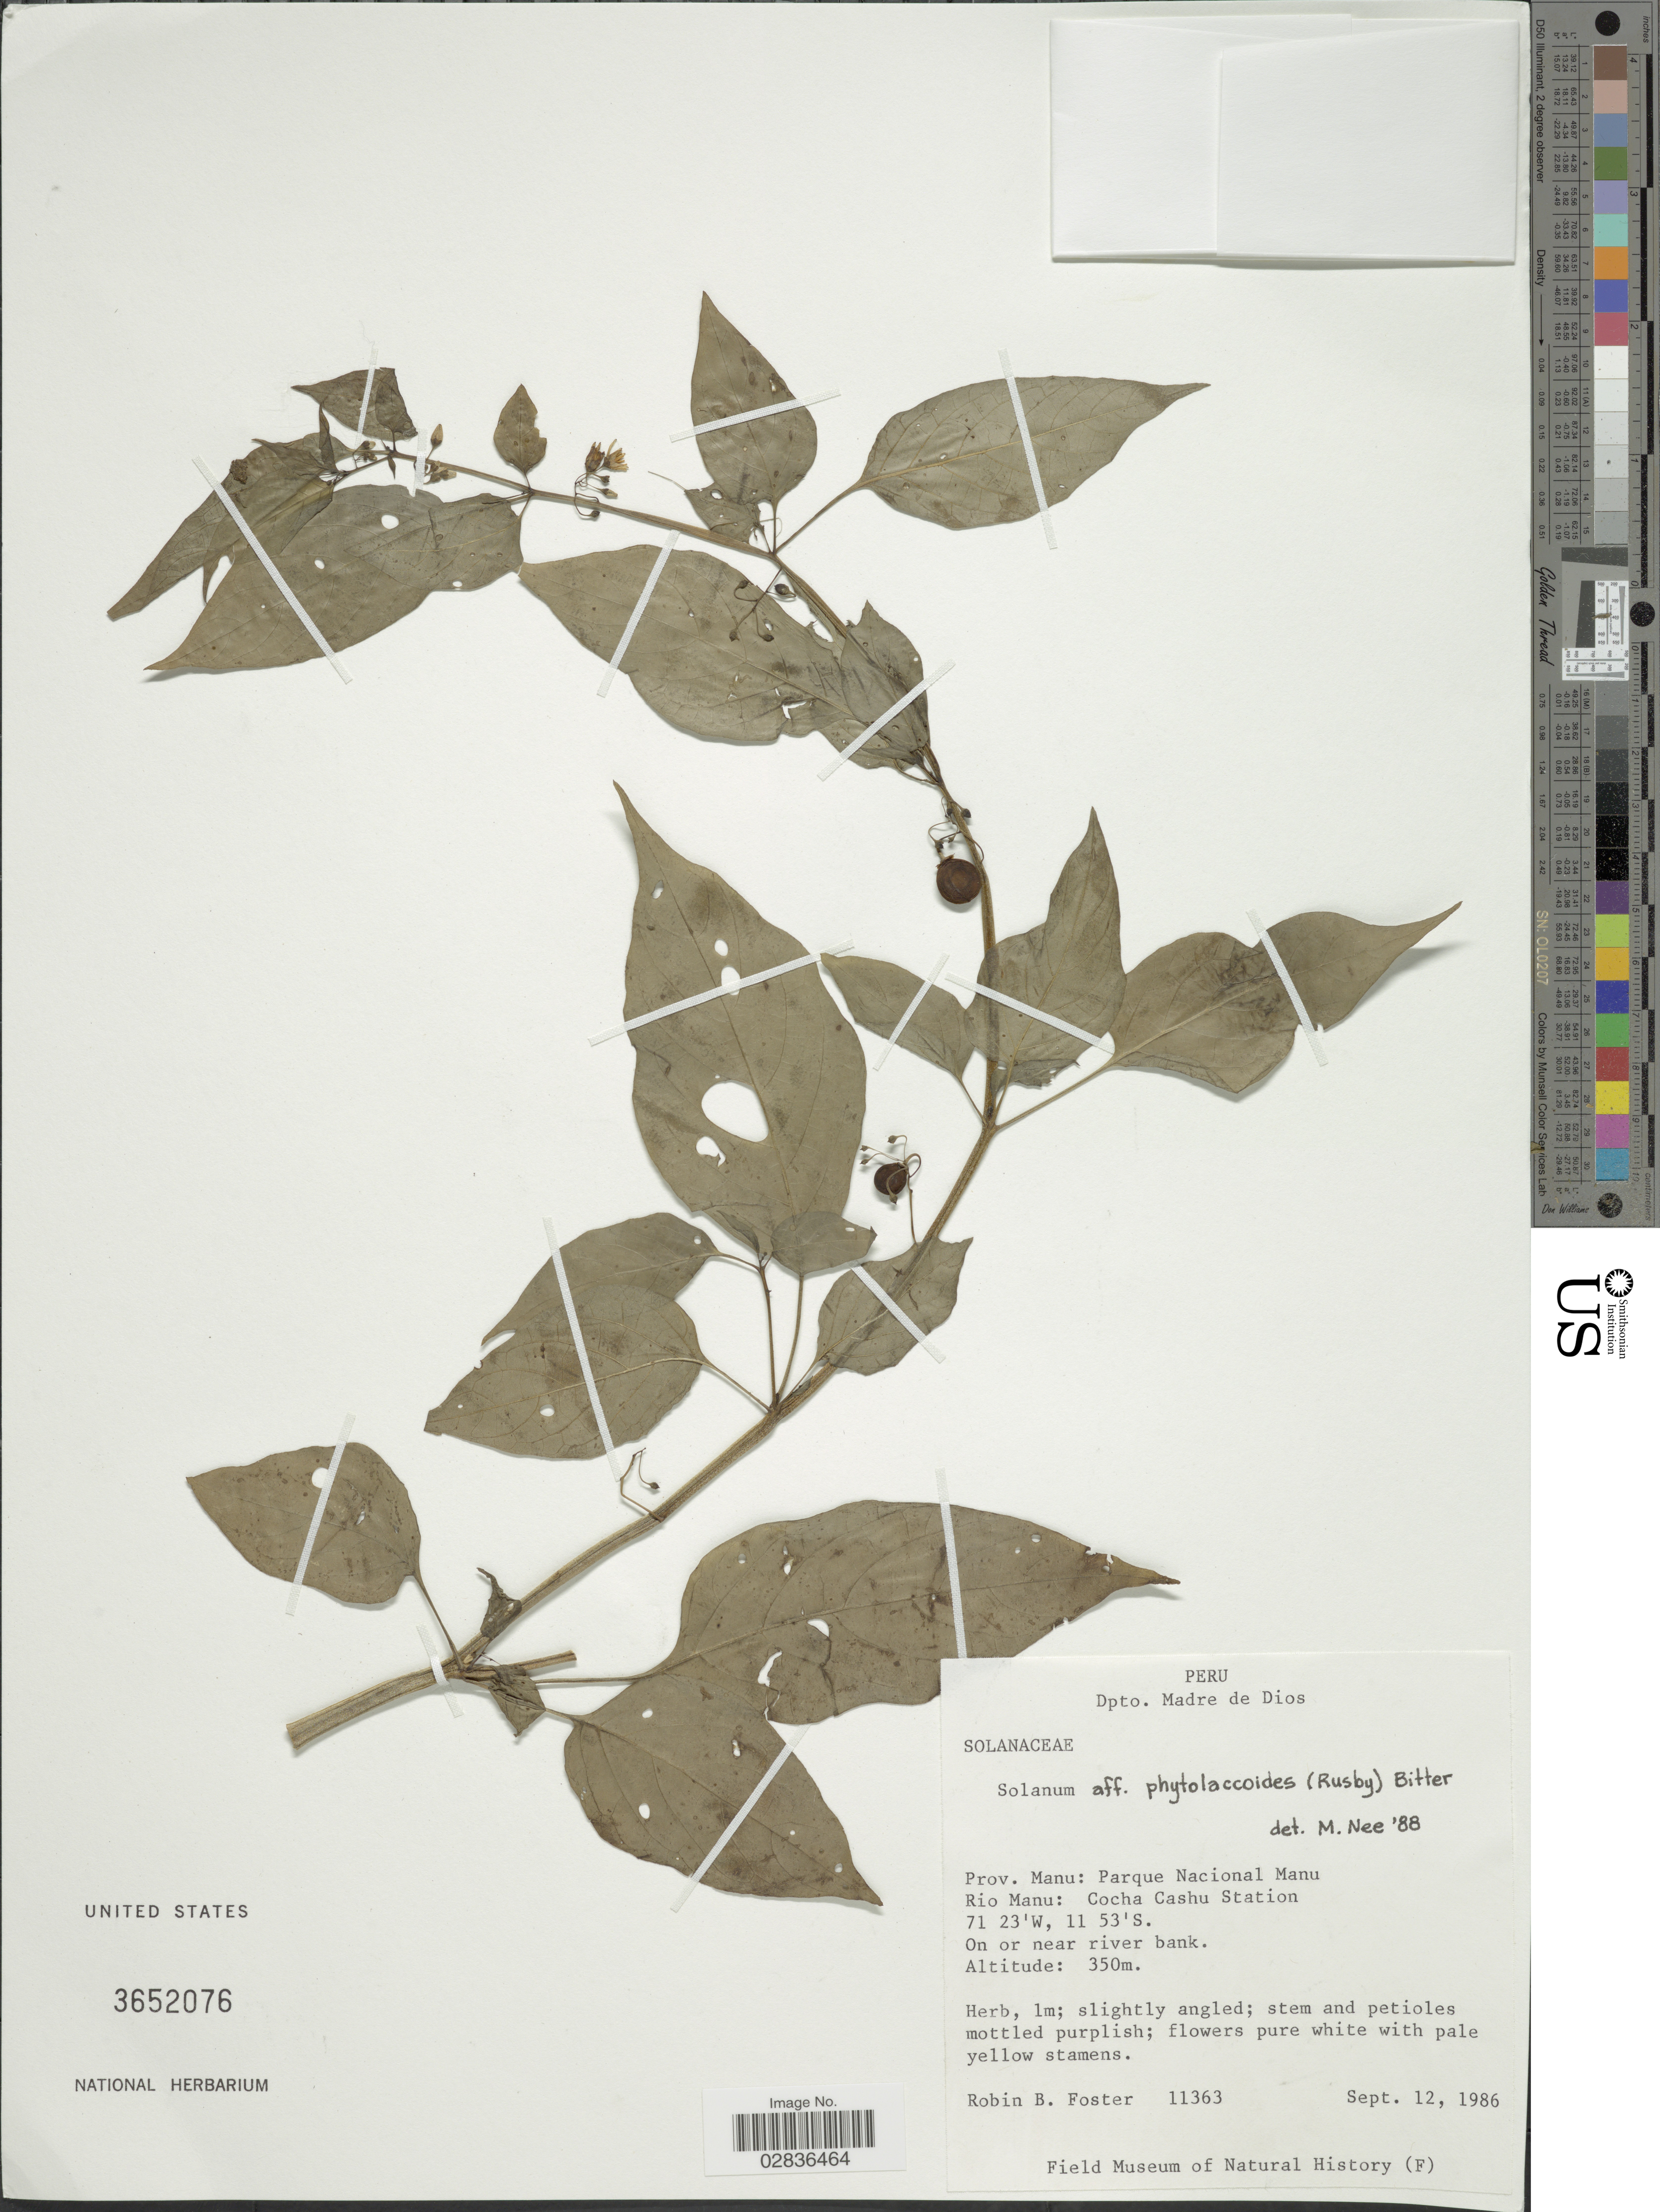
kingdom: Plantae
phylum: Tracheophyta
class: Magnoliopsida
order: Solanales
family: Solanaceae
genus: Solanum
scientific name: Solanum phytolaccoides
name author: C.H. Wright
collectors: R. B. Foster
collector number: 11363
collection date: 1986-09-12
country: Peru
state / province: Madre de Dios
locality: Dpto. Madre de Dios. Prov. Manu: Parque Nacional Manu. Rio Manu: Cocha Cashu Station. On or near river bank.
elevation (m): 350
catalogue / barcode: US 3652076